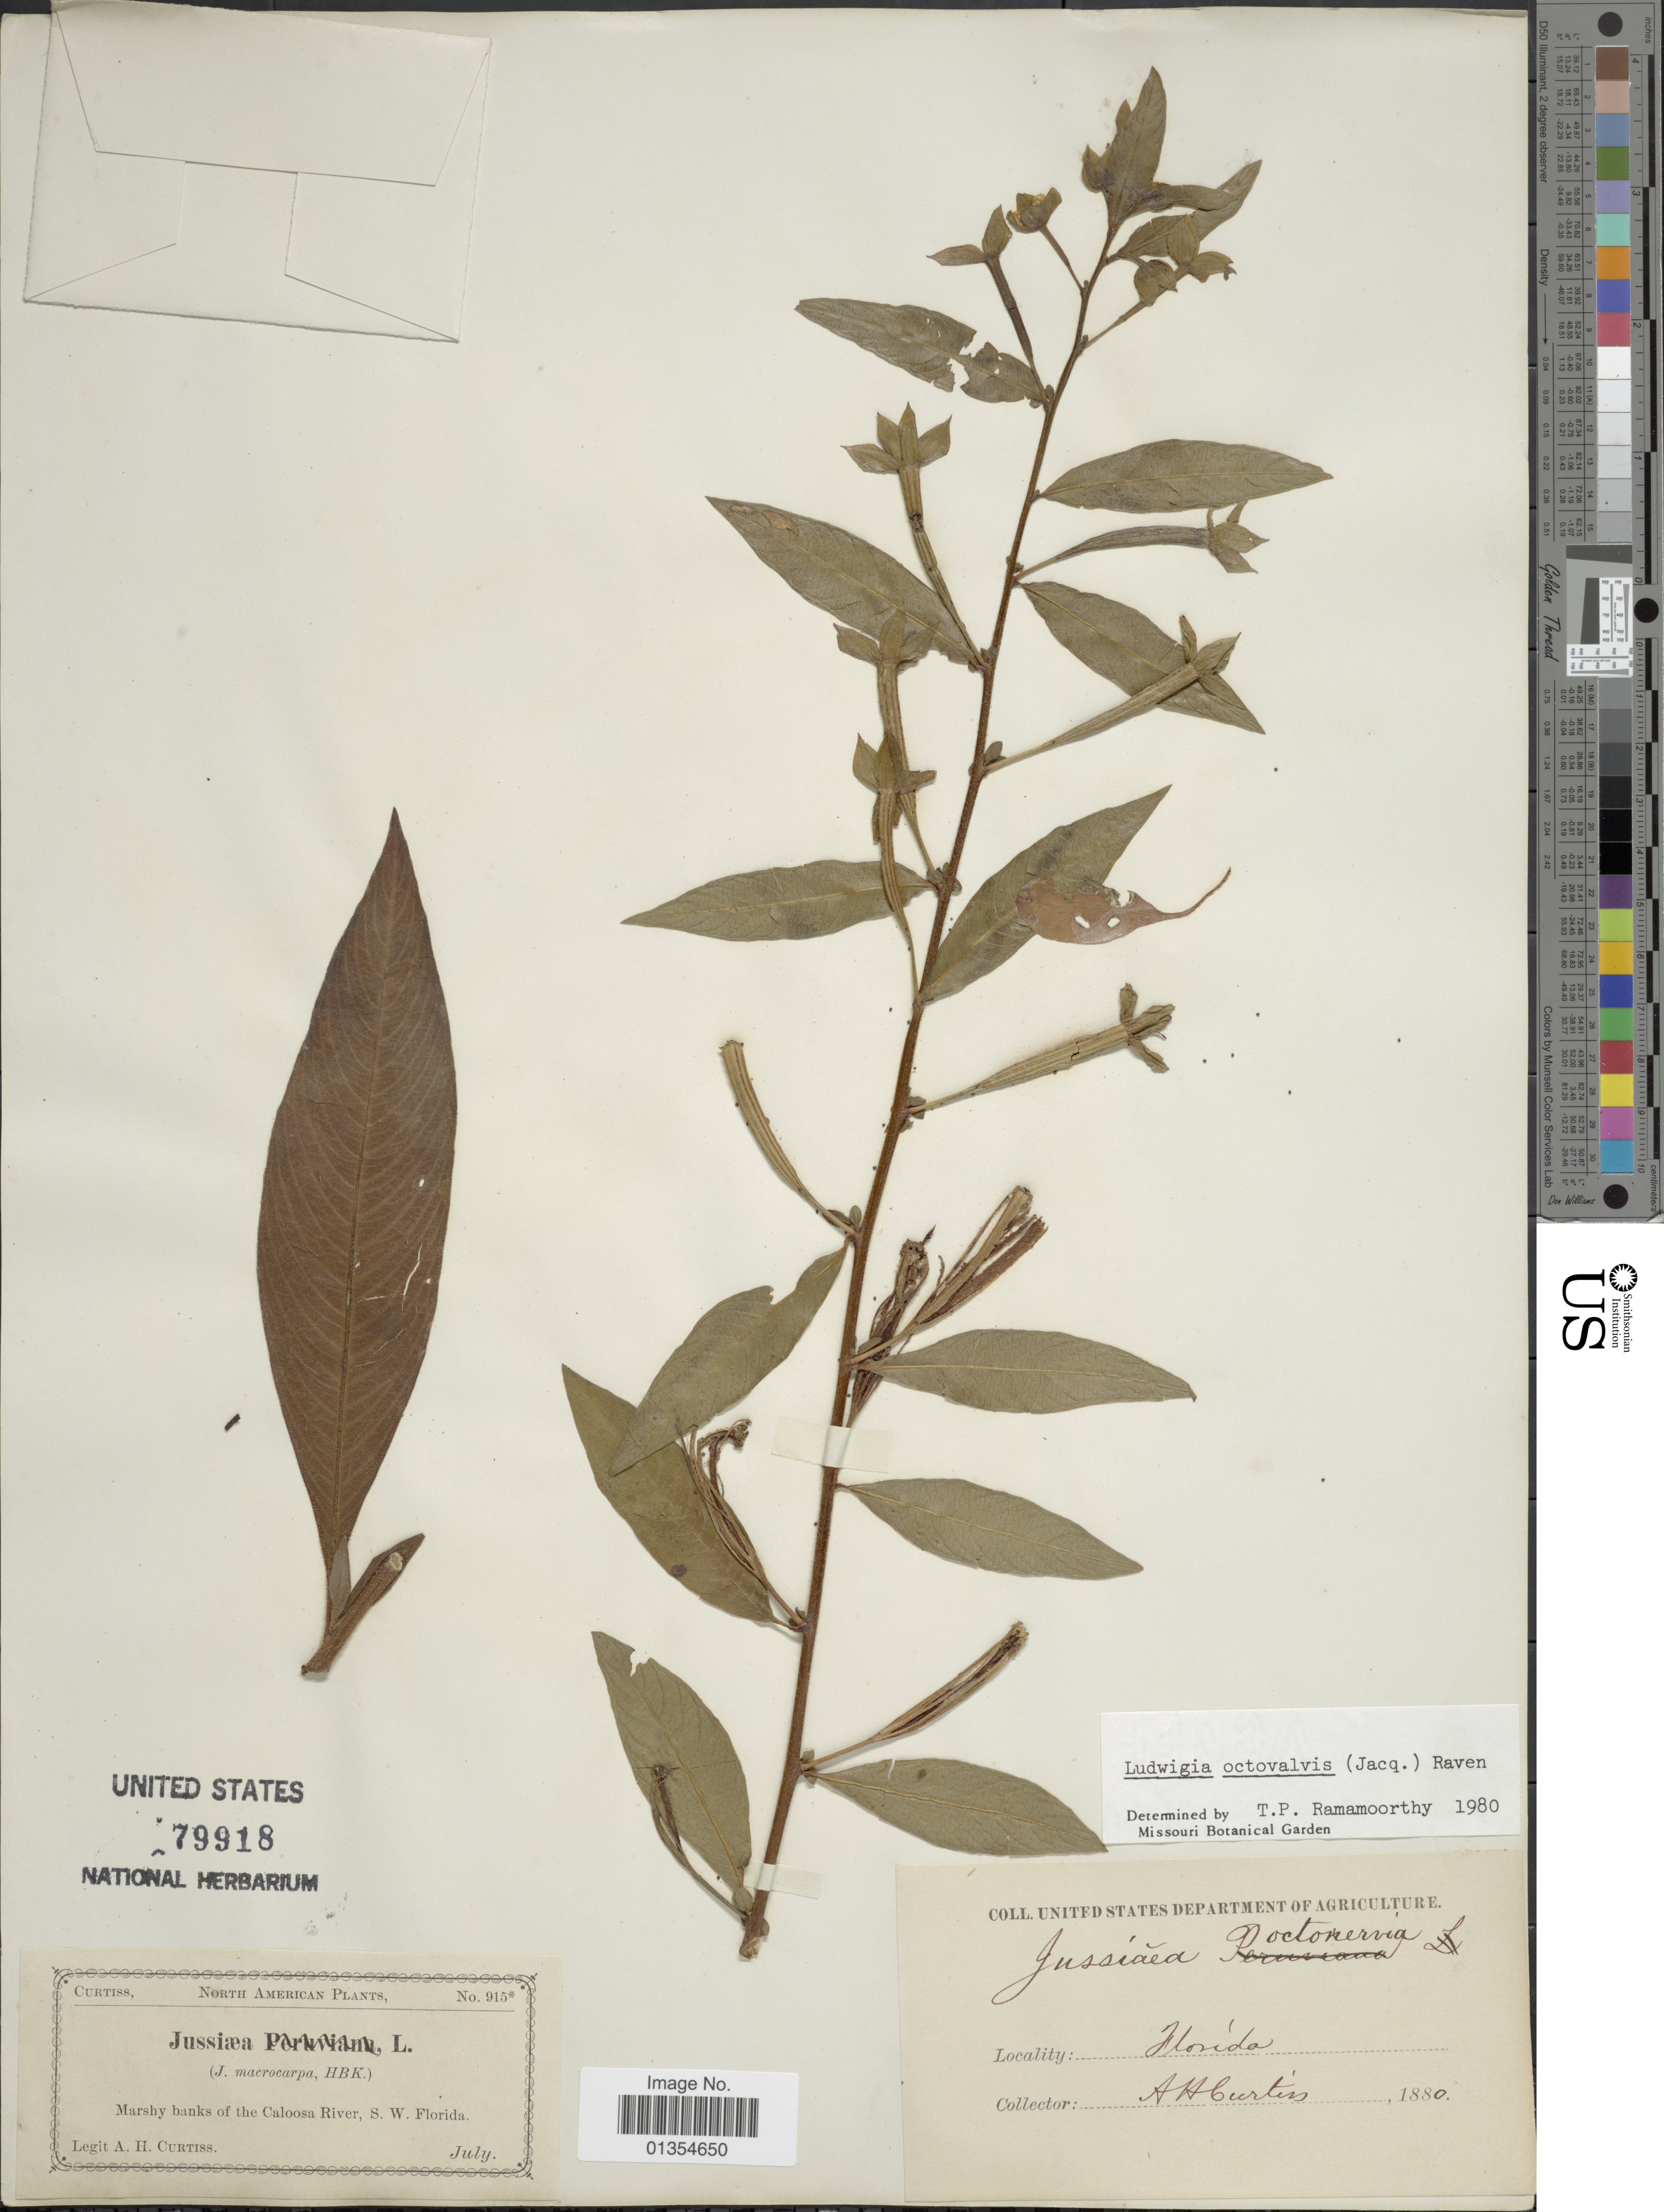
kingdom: Plantae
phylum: Tracheophyta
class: Magnoliopsida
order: Myrtales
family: Onagraceae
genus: Ludwigia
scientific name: Ludwigia octovalvis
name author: (Jacq.) P.H. Raven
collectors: A. H. Curtiss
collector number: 915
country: United States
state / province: Florida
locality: North America, Murshy banks of the Caloosa River, S.W. Florida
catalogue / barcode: US 79918